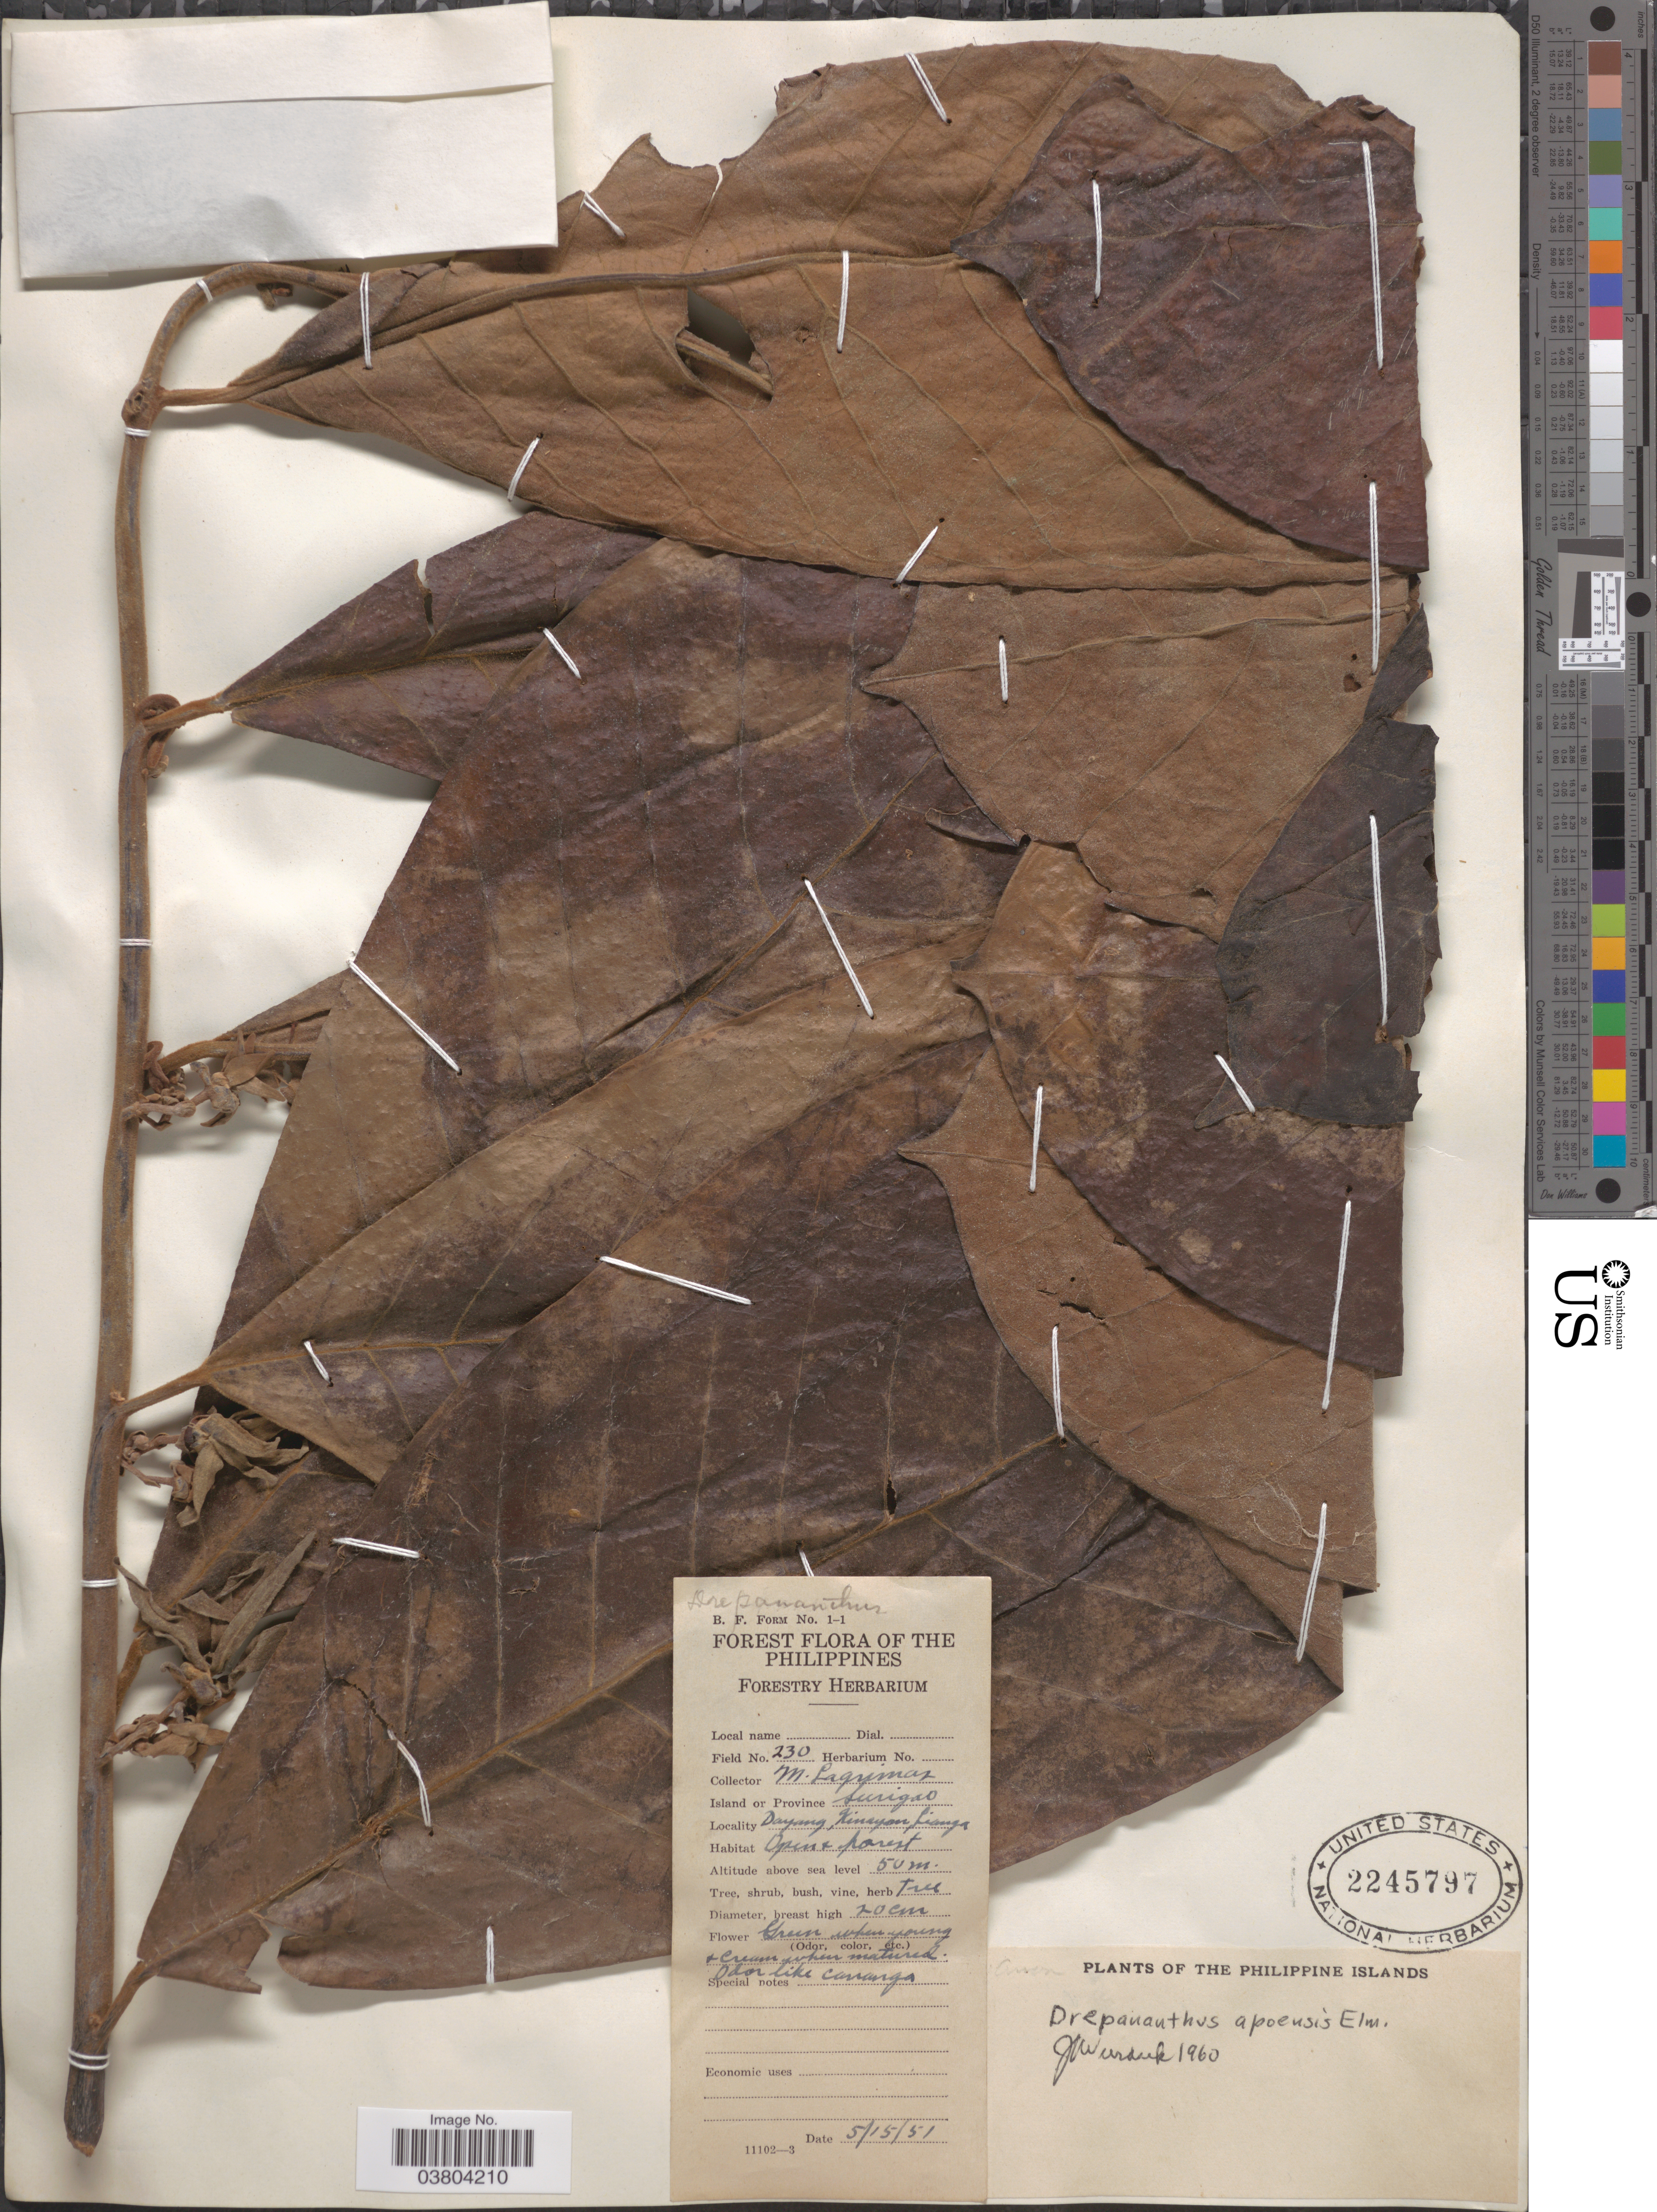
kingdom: Plantae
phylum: Tracheophyta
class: Magnoliopsida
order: Magnoliales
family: Annonaceae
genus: Drepananthus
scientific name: Drepananthus apoensis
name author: Elmer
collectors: M. Lagrimas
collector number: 230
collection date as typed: Transcribed d/m/y: 15/5/51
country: Philippines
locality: Island or Province Surigao. Dayang, Kinayon, Lianga.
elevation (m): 50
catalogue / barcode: US 2245797